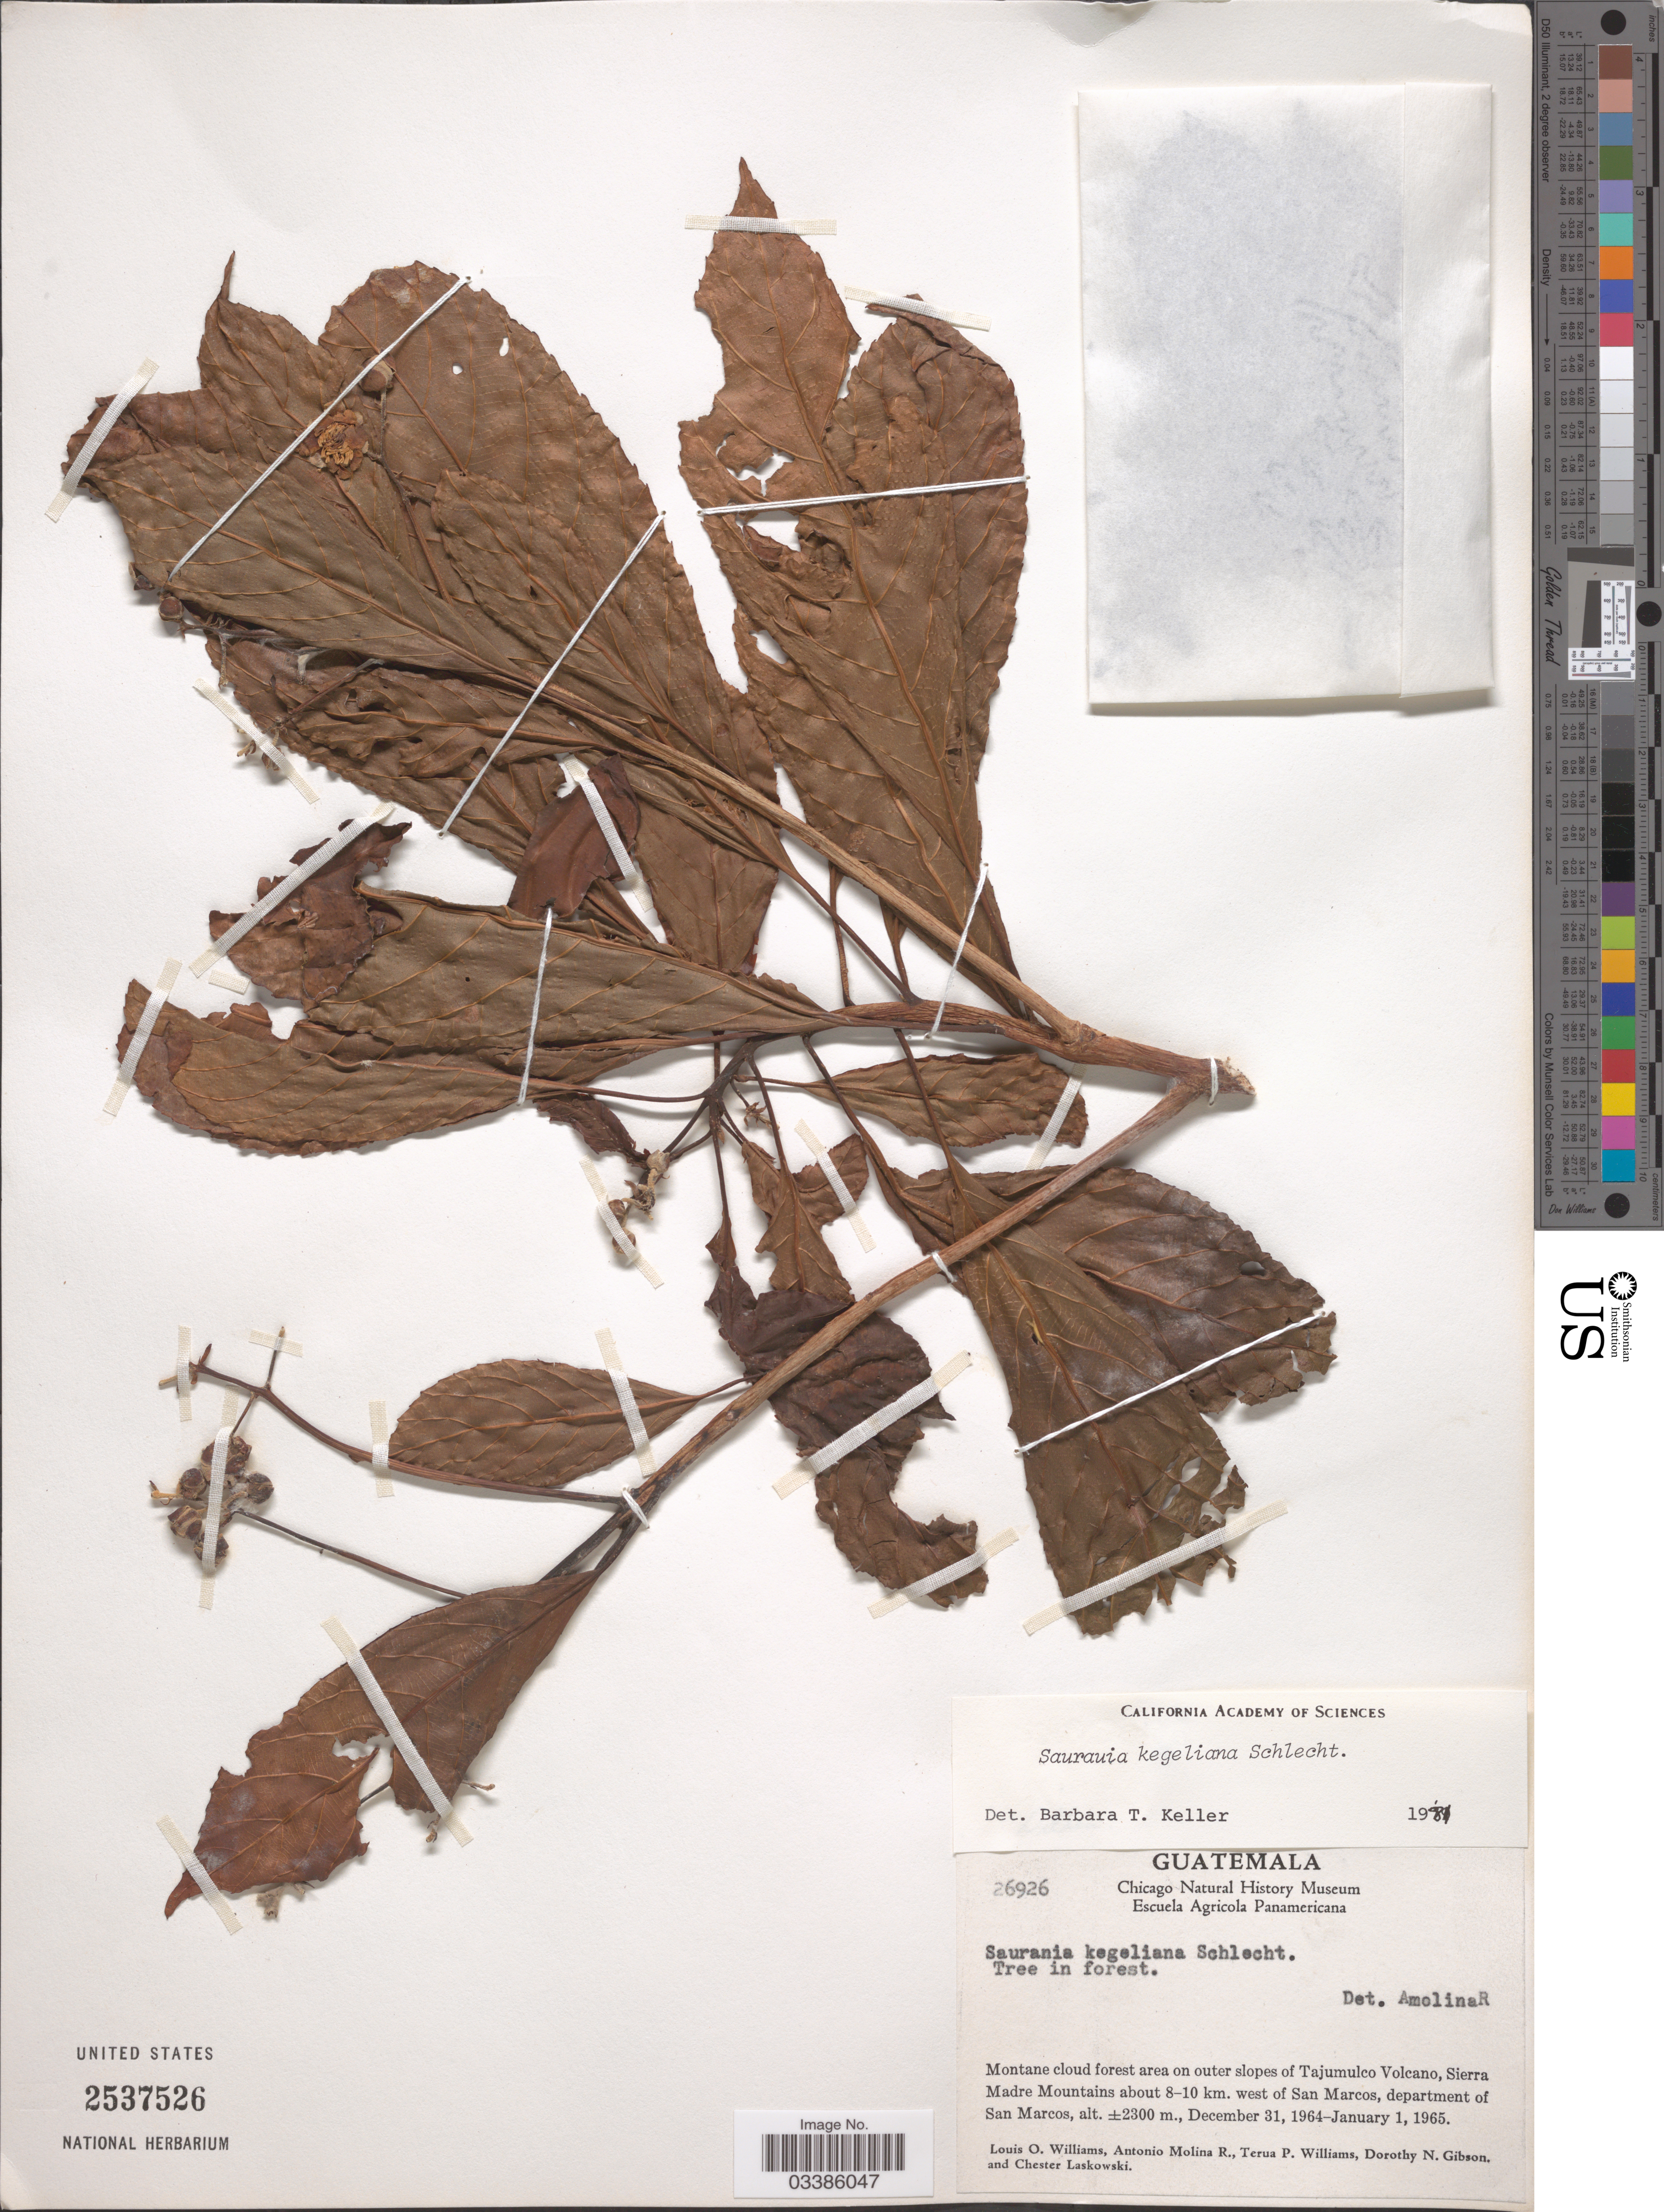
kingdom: Plantae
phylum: Tracheophyta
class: Magnoliopsida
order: Ericales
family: Actinidiaceae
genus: Saurauia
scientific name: Saurauia kegeliana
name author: Schltdl.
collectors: L. O. Williams, A. Molina R., T. Williams, D. N. Gibson & C. Laskowski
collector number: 26926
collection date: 1964-12-31/1965-01-01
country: Guatemala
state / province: San Marcos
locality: Montane cloud forest area on outer slopes of Tajumulco Volcano, Sierra Madre Mountains about 8-10 km. west of San Marcos, department of San Marcos.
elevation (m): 2300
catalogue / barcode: US 2537526